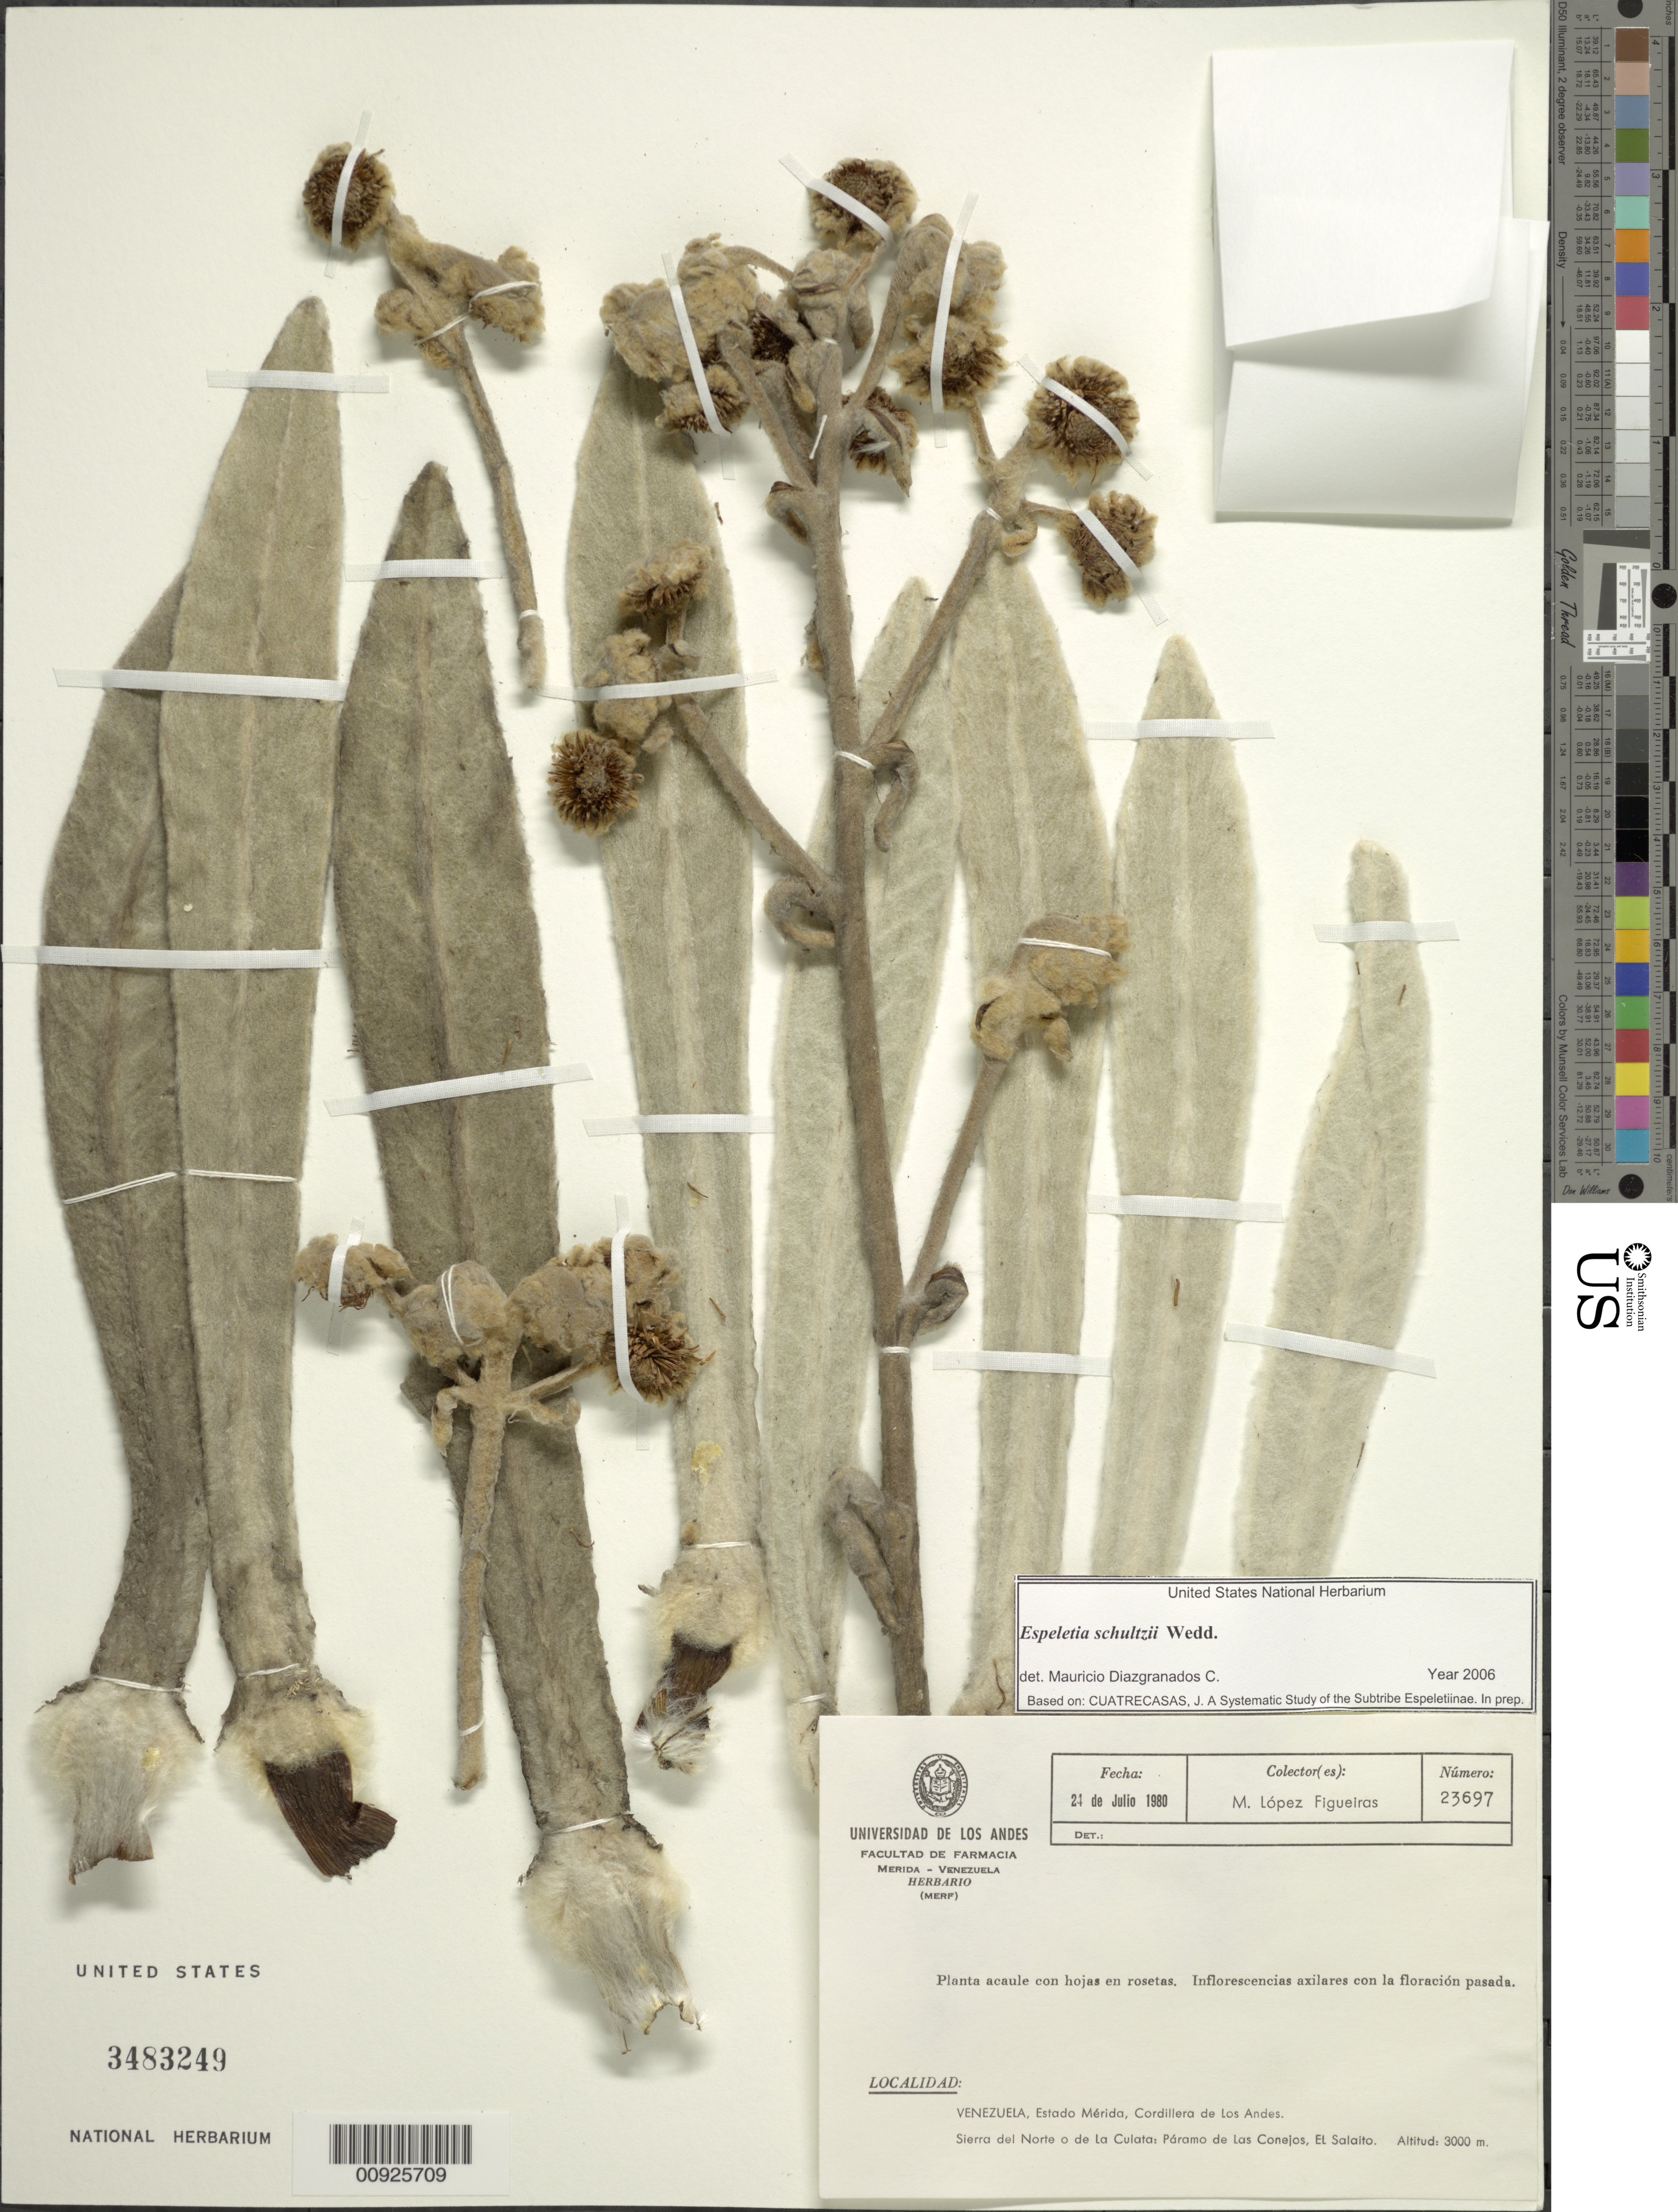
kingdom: Plantae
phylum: Tracheophyta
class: Magnoliopsida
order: Asterales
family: Asteraceae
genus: Espeletia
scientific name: Espeletia schultzii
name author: Wedd.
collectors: M. López Figueiras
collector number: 23697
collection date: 1980-07-24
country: Venezuela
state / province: Mérida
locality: Páramo de los Conejos. Sierra del Norte o de la Culata; Páramo de los Conejos, El Salaito.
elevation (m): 3000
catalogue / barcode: US 3483249